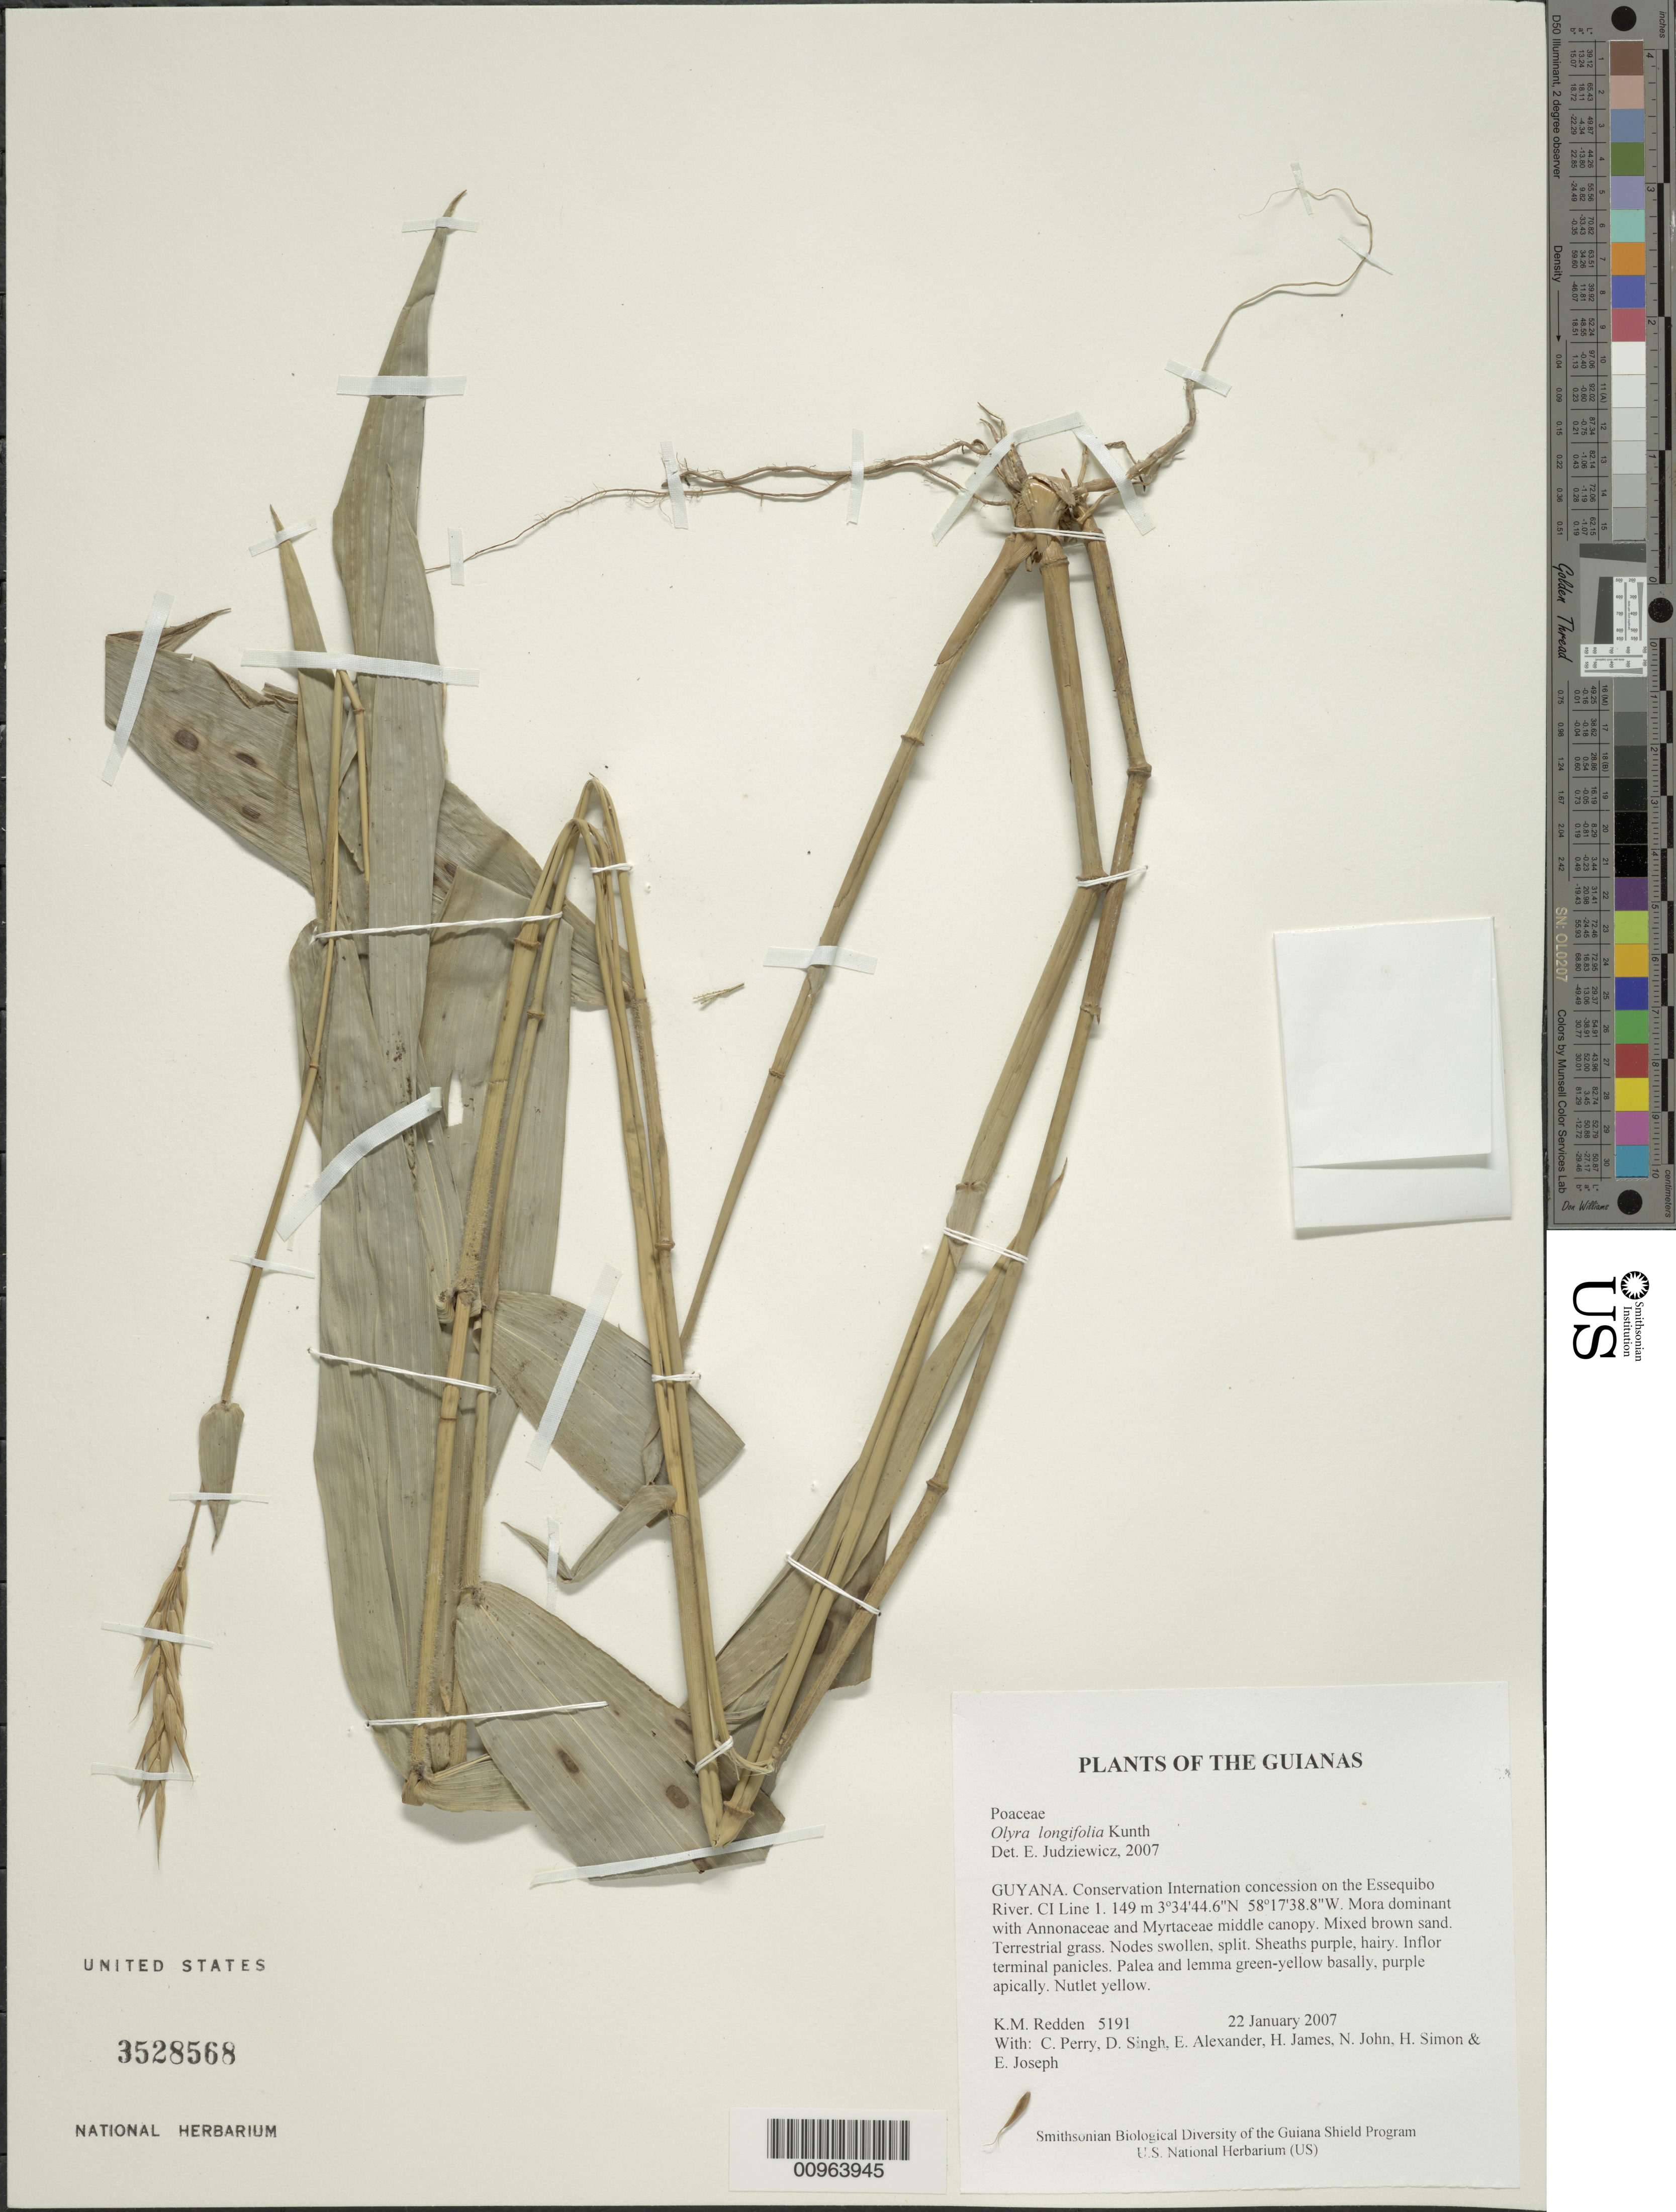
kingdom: Plantae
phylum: Tracheophyta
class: Liliopsida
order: Poales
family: Poaceae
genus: Olyra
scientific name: Olyra longifolia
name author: Kunth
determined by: Judziewicz, E. J.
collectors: K. M. Redden, C. Perry, D. Singh, E. Alexander, H. James, N. John, H. Simon & E. Joseph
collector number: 5191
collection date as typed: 22 January 2007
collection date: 2007-01-22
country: Guyana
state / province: U. Takutu-U. Essequibo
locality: Conservation International concession on the Essequibo River. CI Line 1.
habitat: Mora dominant with Annonaceae and Myrtaceae middle canopy. Mixed brown sand.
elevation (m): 149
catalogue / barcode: US 3528568